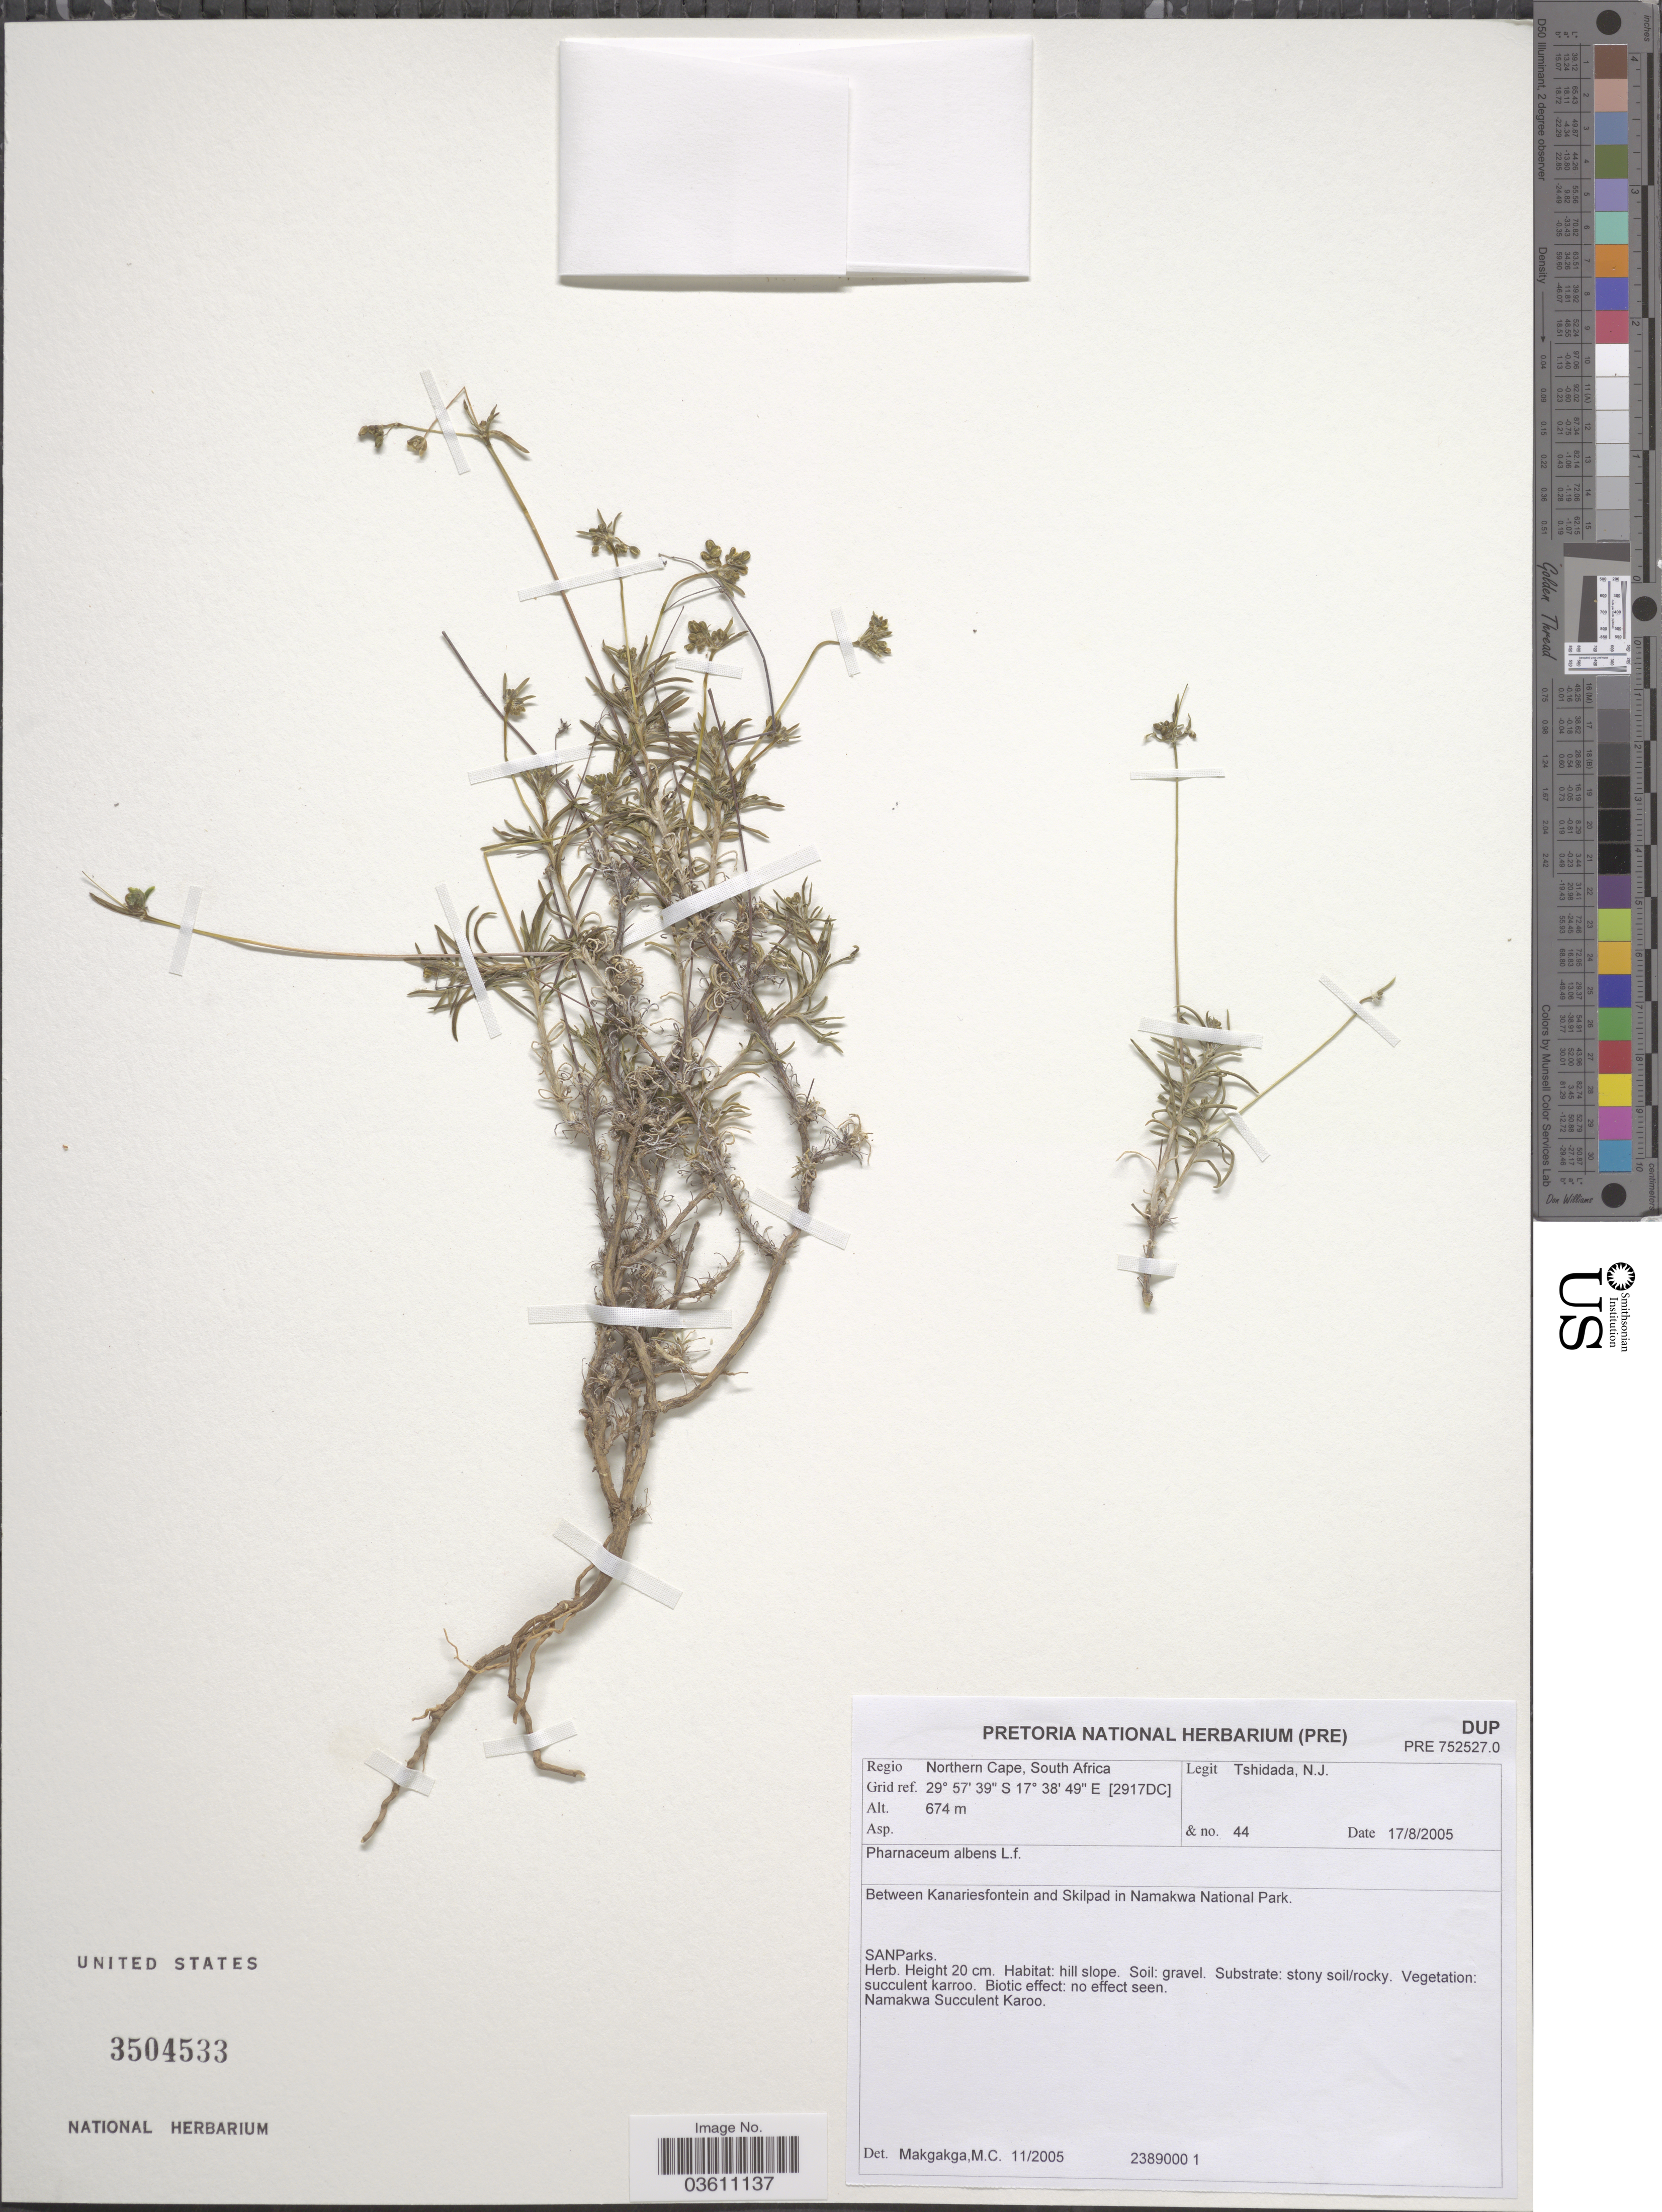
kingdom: Plantae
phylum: Tracheophyta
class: Magnoliopsida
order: Caryophyllales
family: Molluginaceae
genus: Pharnaceum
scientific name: Pharnaceum albens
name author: L. f.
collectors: N. Tshidada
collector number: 44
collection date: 2005-08-17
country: South Africa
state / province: Northern Cape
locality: Grid ref. [2917DC] Between Kanariesfontein and Skilpad in Namakwa National Park.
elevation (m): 674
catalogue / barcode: US 3504533